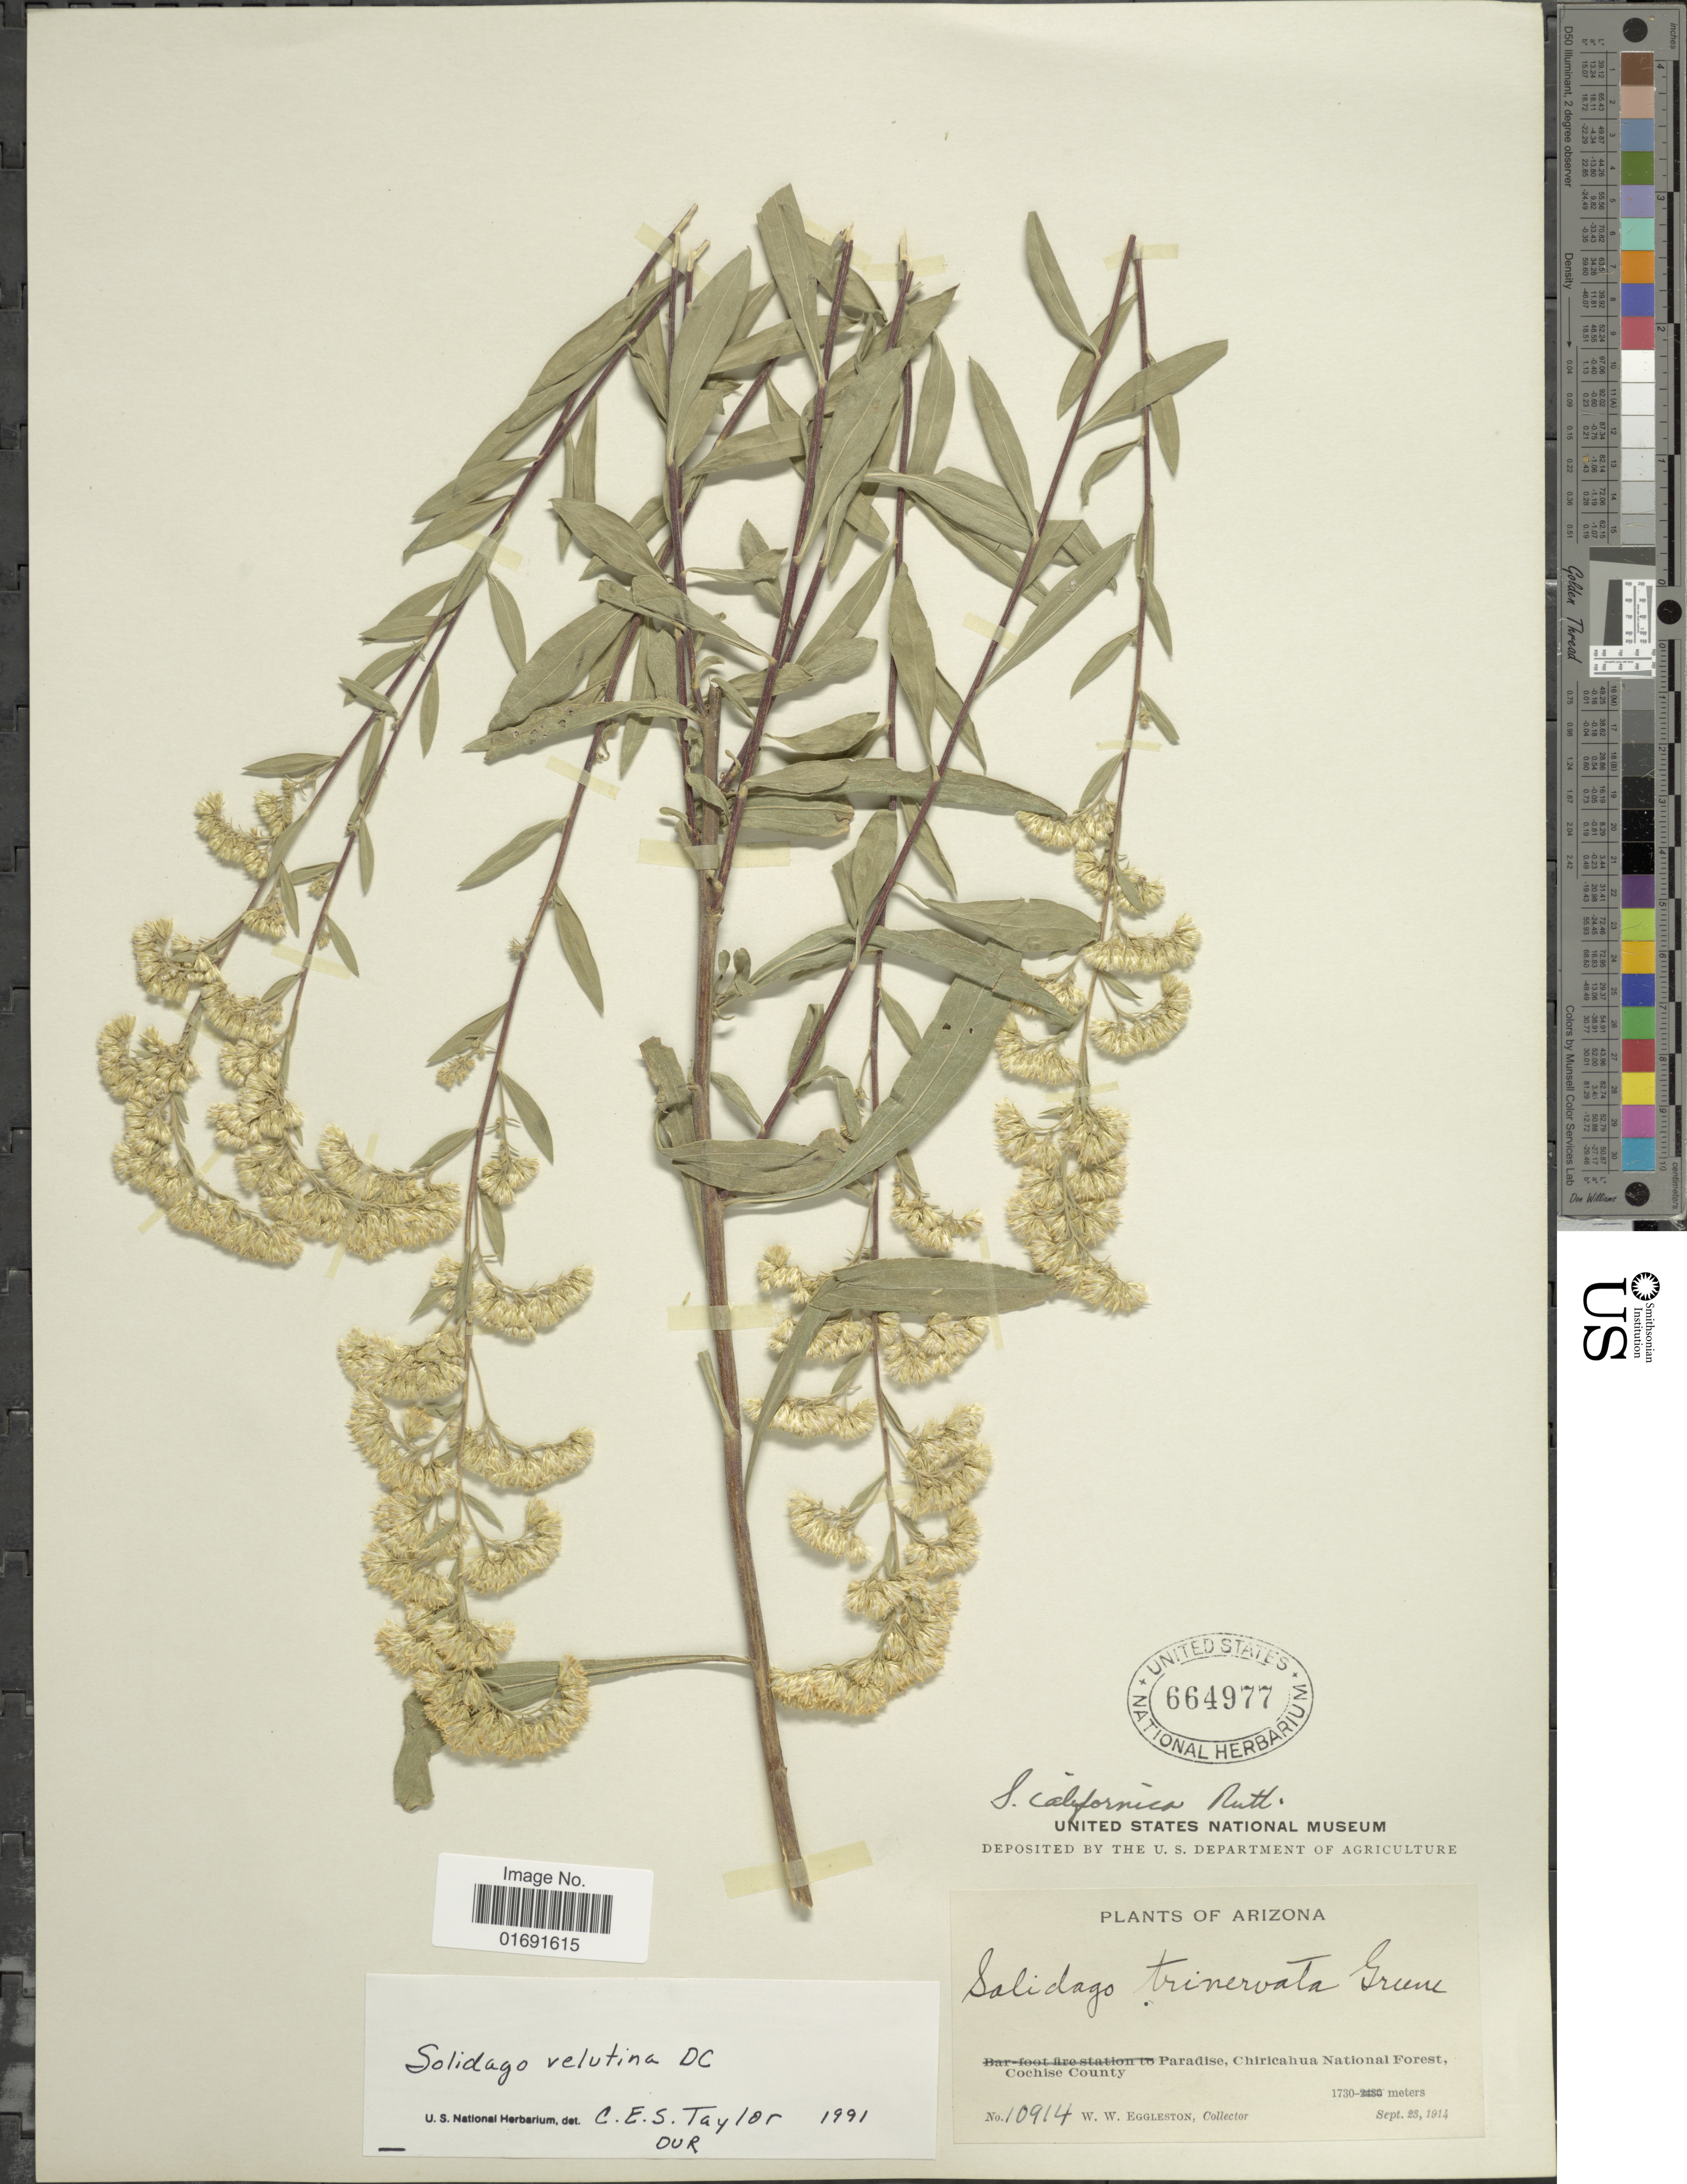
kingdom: Plantae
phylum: Tracheophyta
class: Magnoliopsida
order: Asterales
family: Asteraceae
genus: Solidago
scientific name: Solidago velutina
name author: DC.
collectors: W. W. Eggleston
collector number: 10914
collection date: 1914-09-23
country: United States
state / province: Arizona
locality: Paradise, Chiricahua National Forest, Cochise County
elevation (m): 1730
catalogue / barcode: US 664977